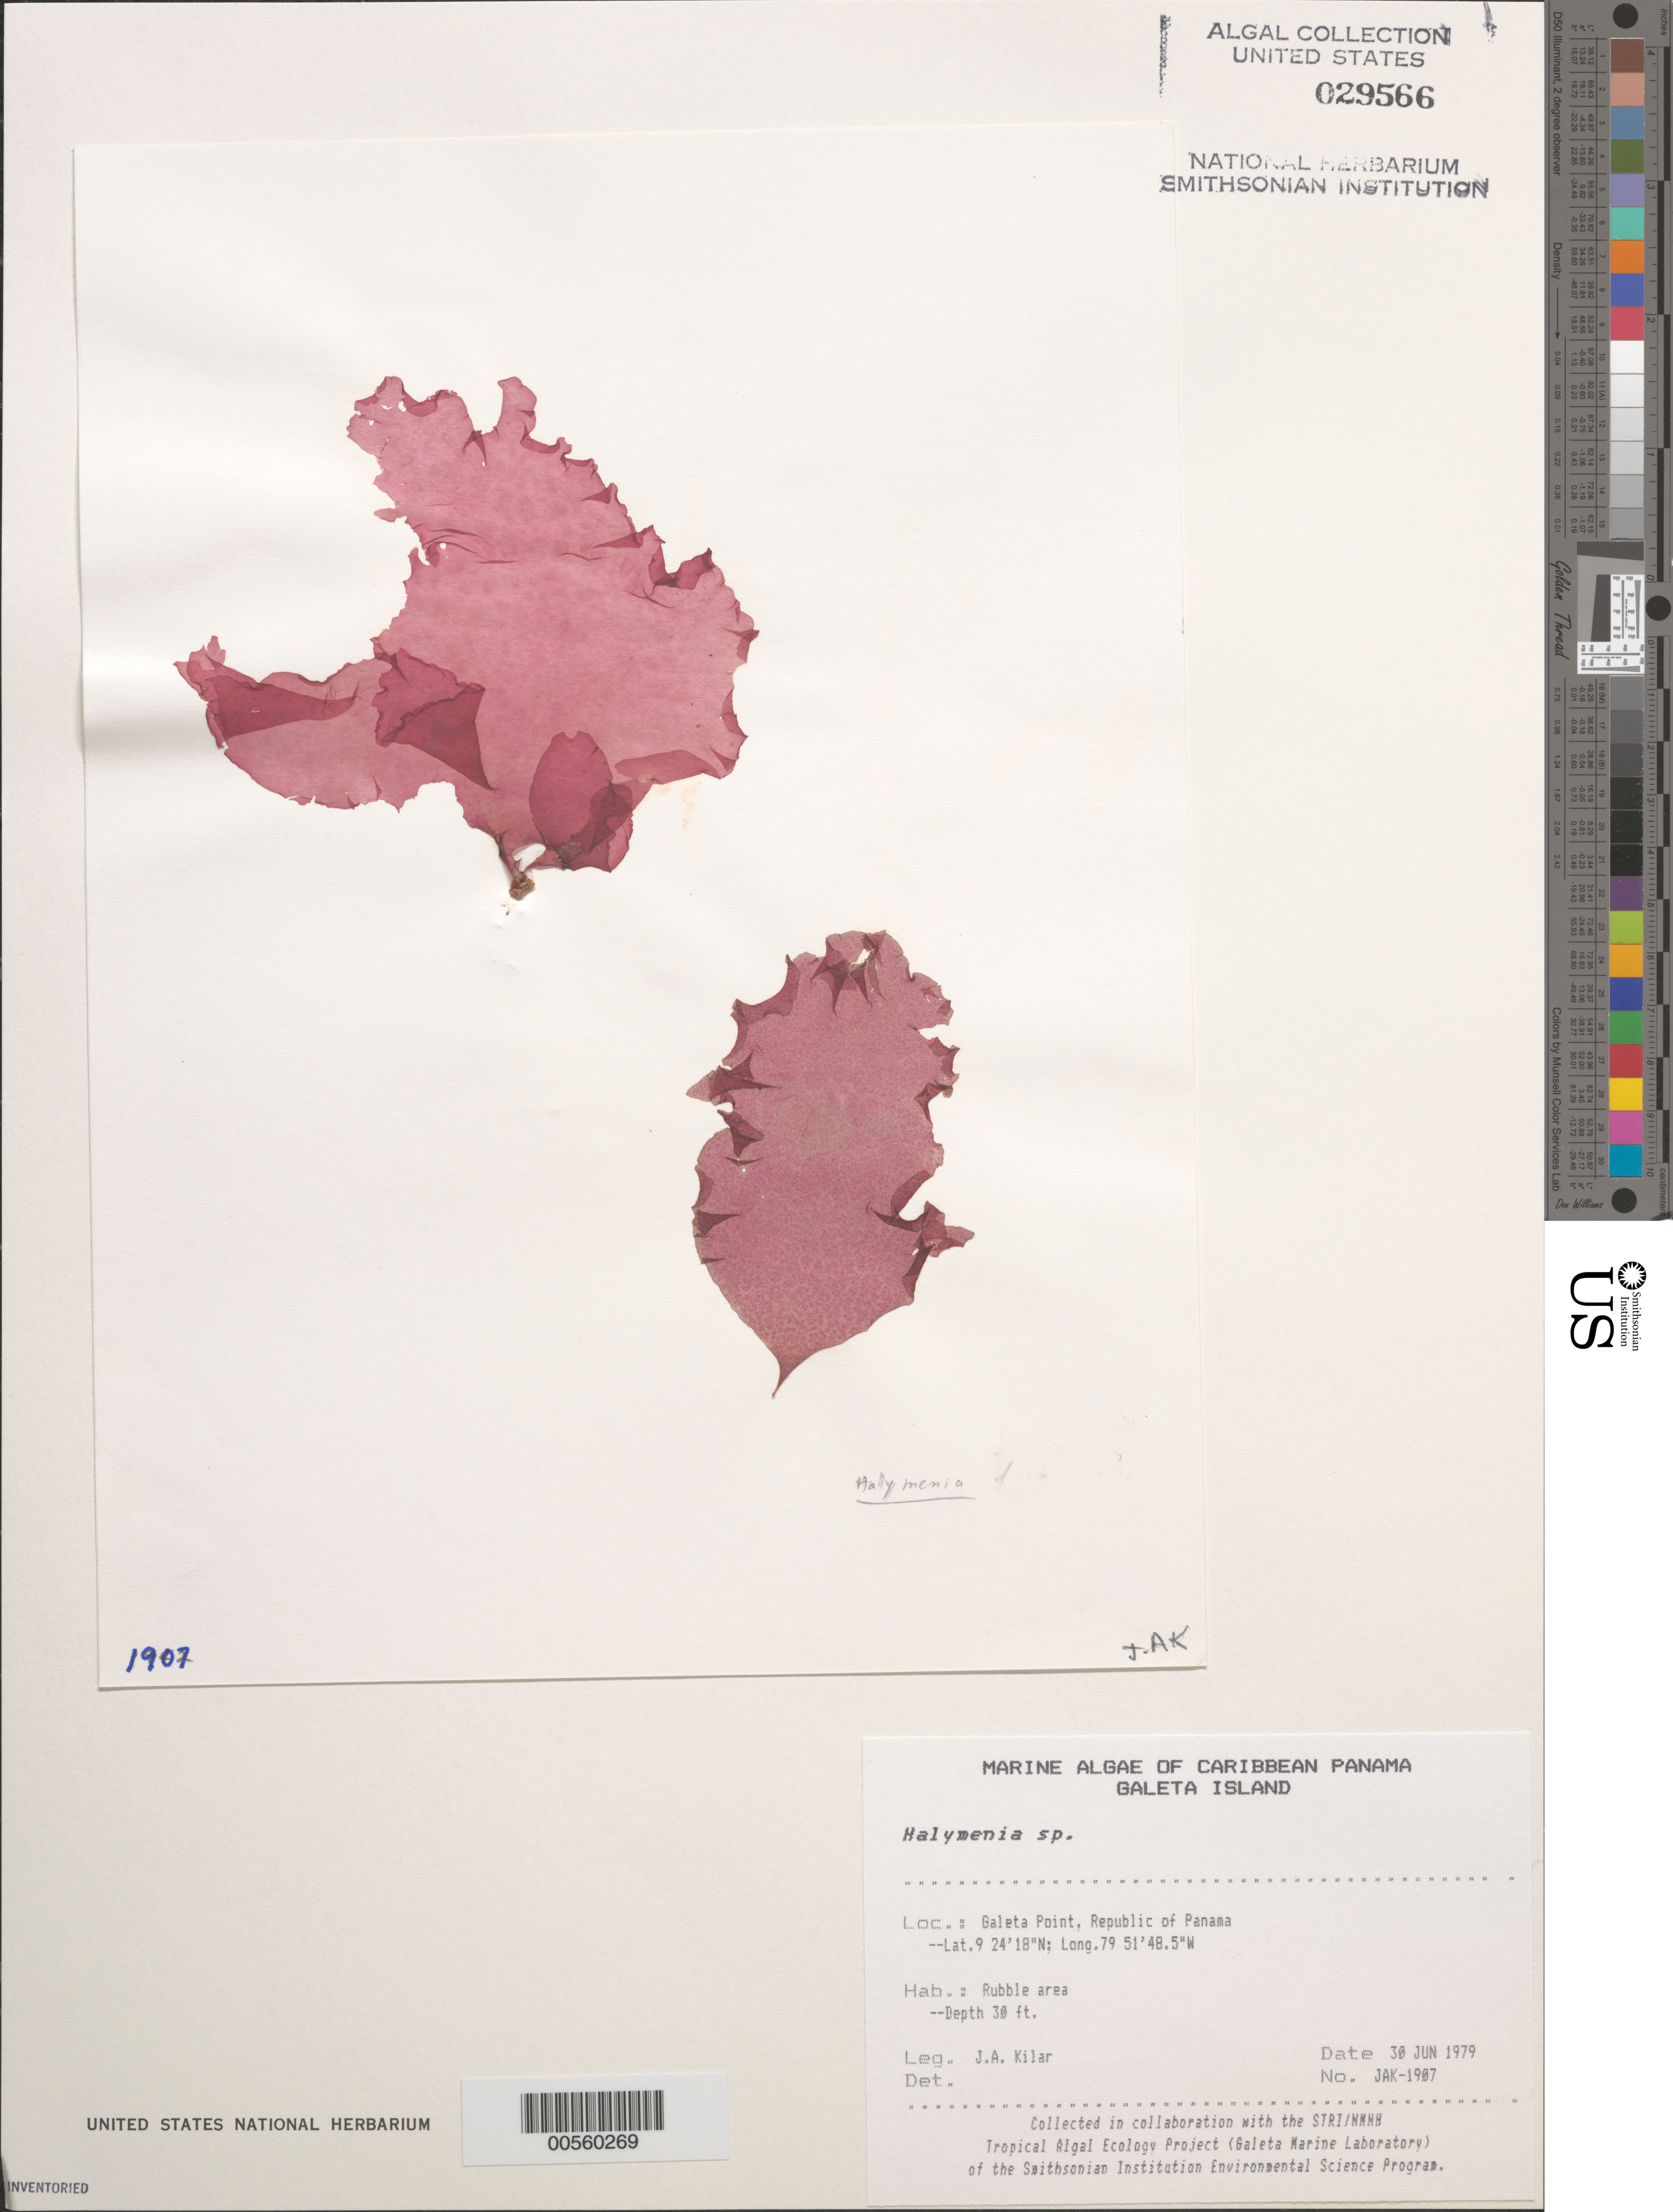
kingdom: Plantae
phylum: Rhodophyta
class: Florideophyceae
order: Halymeniales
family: Halymeniaceae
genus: Halymenia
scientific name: Halymenia sp.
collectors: J. A. Kilar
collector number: JAK-1907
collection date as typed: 30 Jun 1979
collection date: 1979-06-30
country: Panama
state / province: Colón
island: Galeta Island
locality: Galeta Point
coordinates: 9 24' 18" N, 79 51' 48.5" W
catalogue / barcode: US 29566